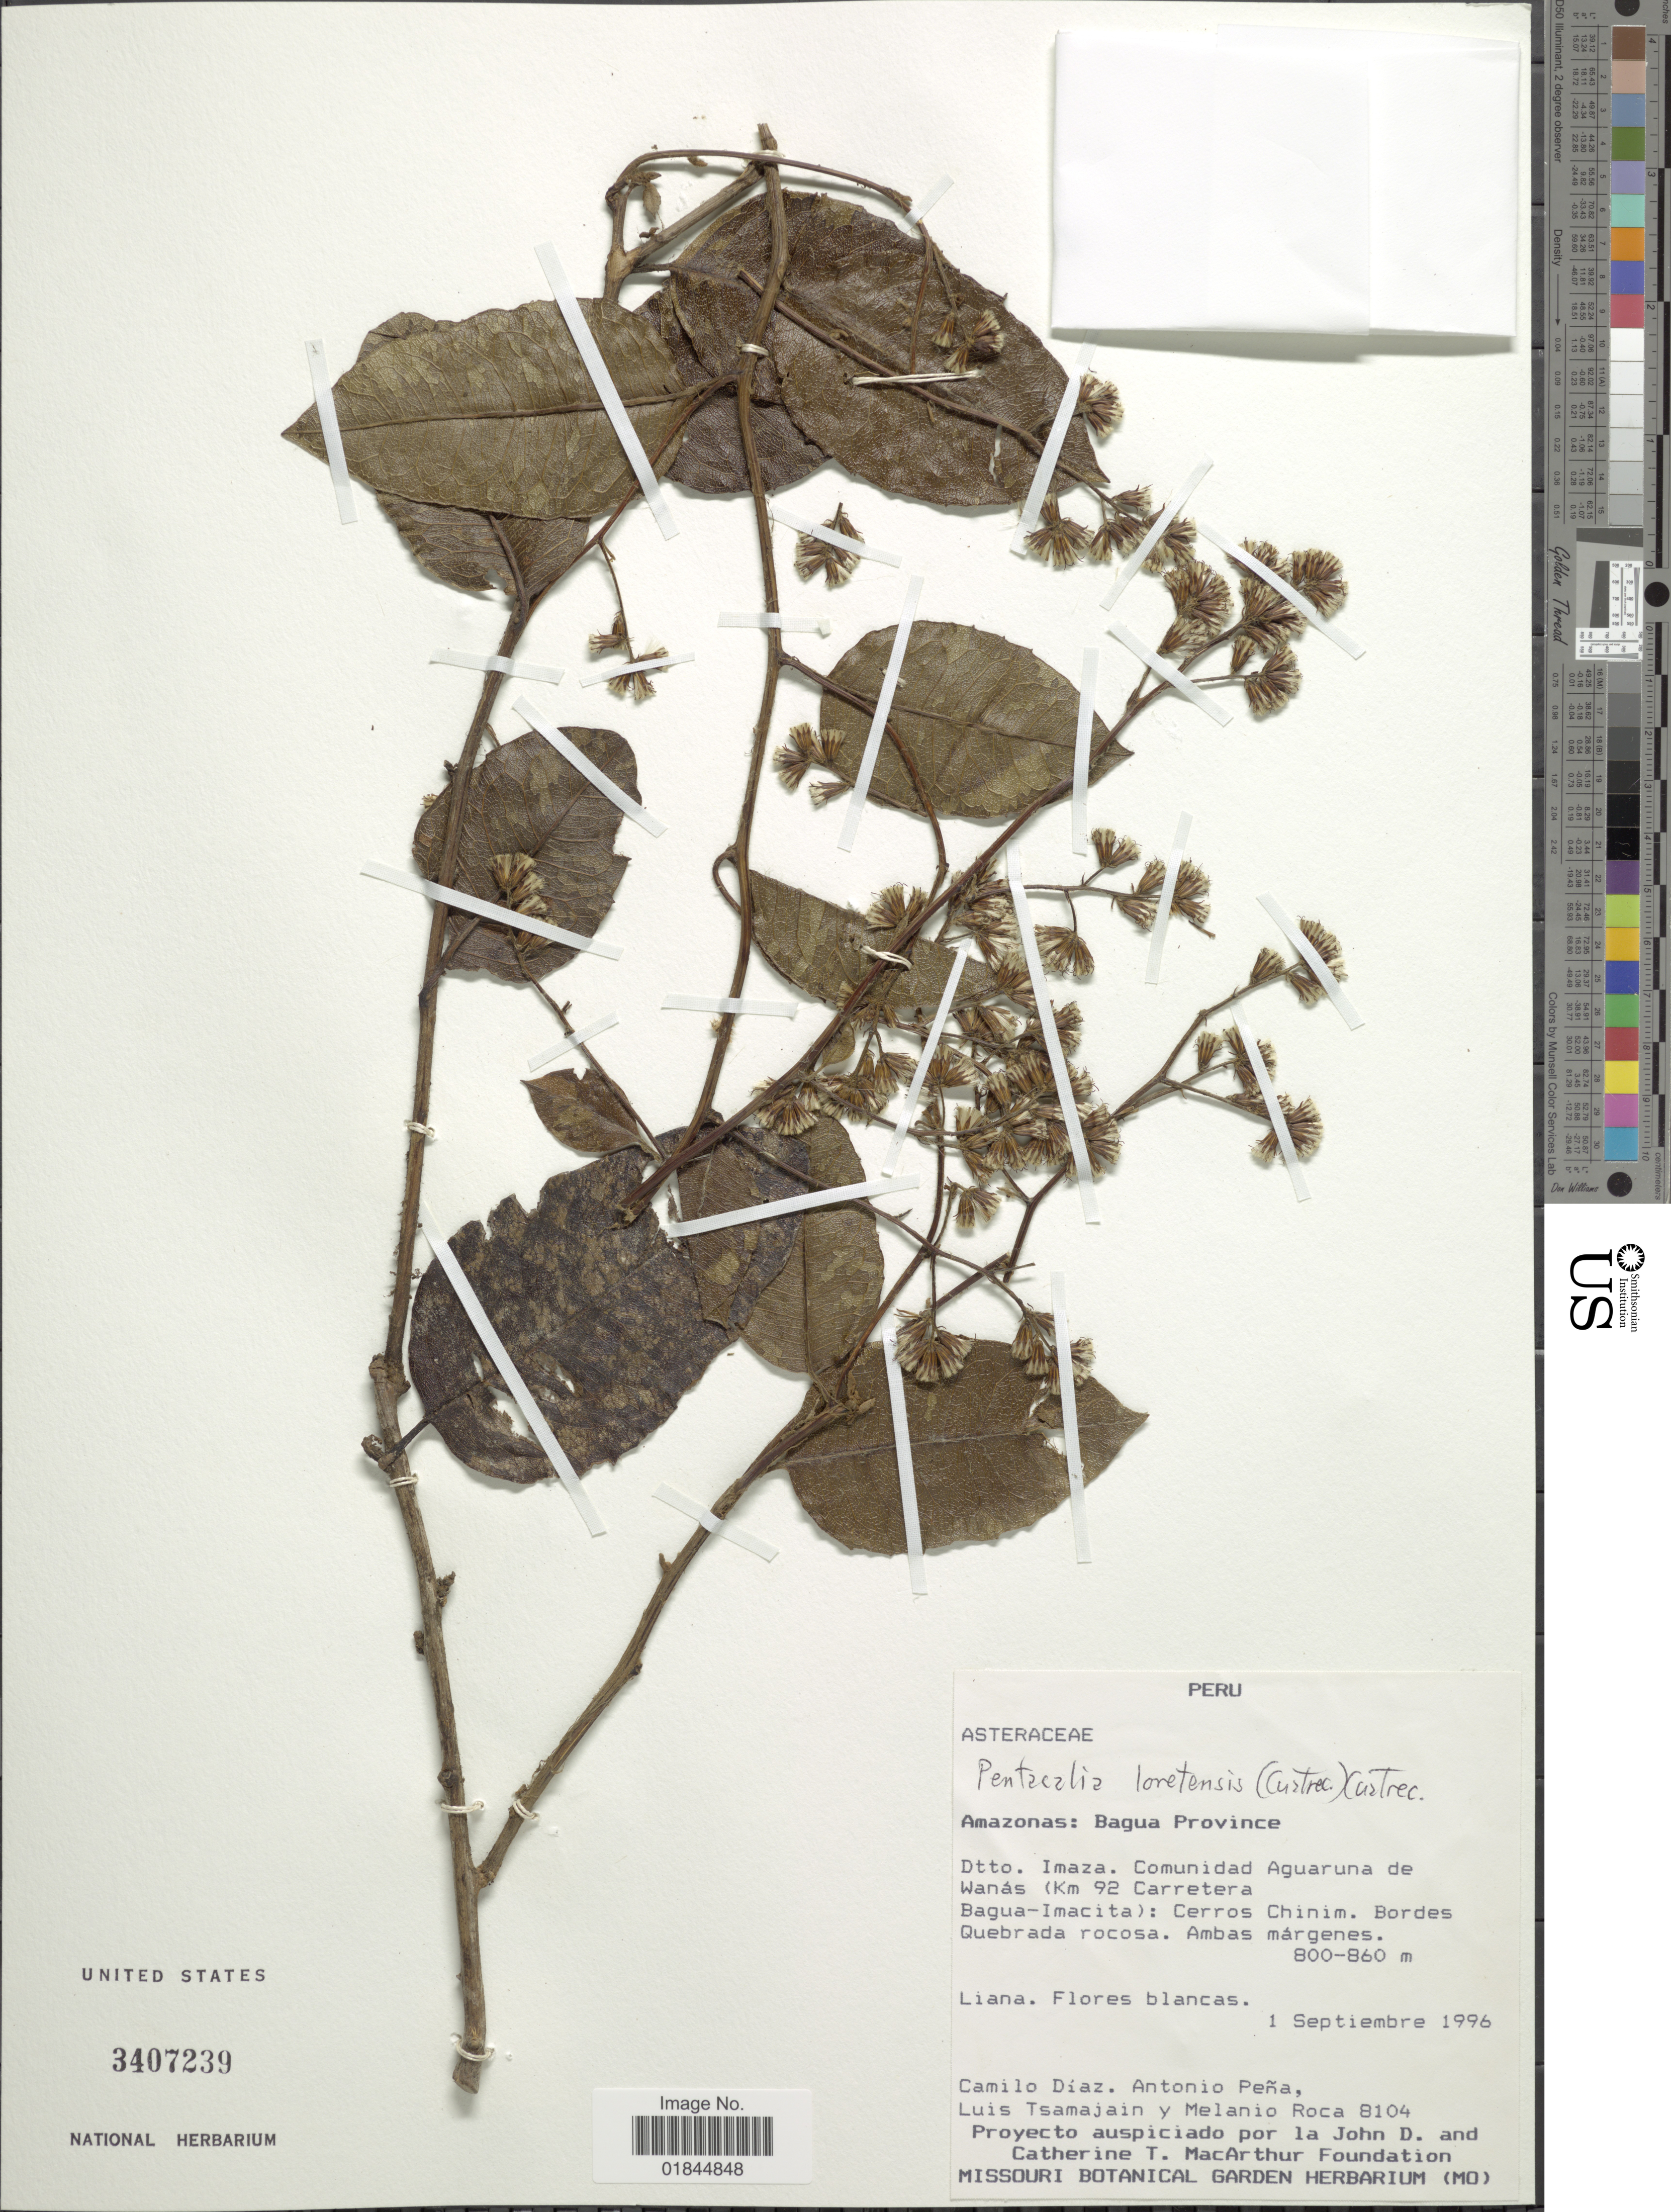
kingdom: Plantae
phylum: Tracheophyta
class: Magnoliopsida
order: Asterales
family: Asteraceae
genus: Pentacalia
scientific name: Pentacalia loretensis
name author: (Cuatrec.) Cuatrec.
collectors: C. Díaz, A. Peña, L. Tsamajain & M. Roca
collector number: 8104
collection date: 1996-09-01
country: Peru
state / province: Amazonas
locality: Amazonas: Bagua Province. Ddto. Imaza. Comunidad Aguaruna de Wanas (Km 92 Carretera Bagua-Imacita)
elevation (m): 800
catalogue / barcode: US 3407239